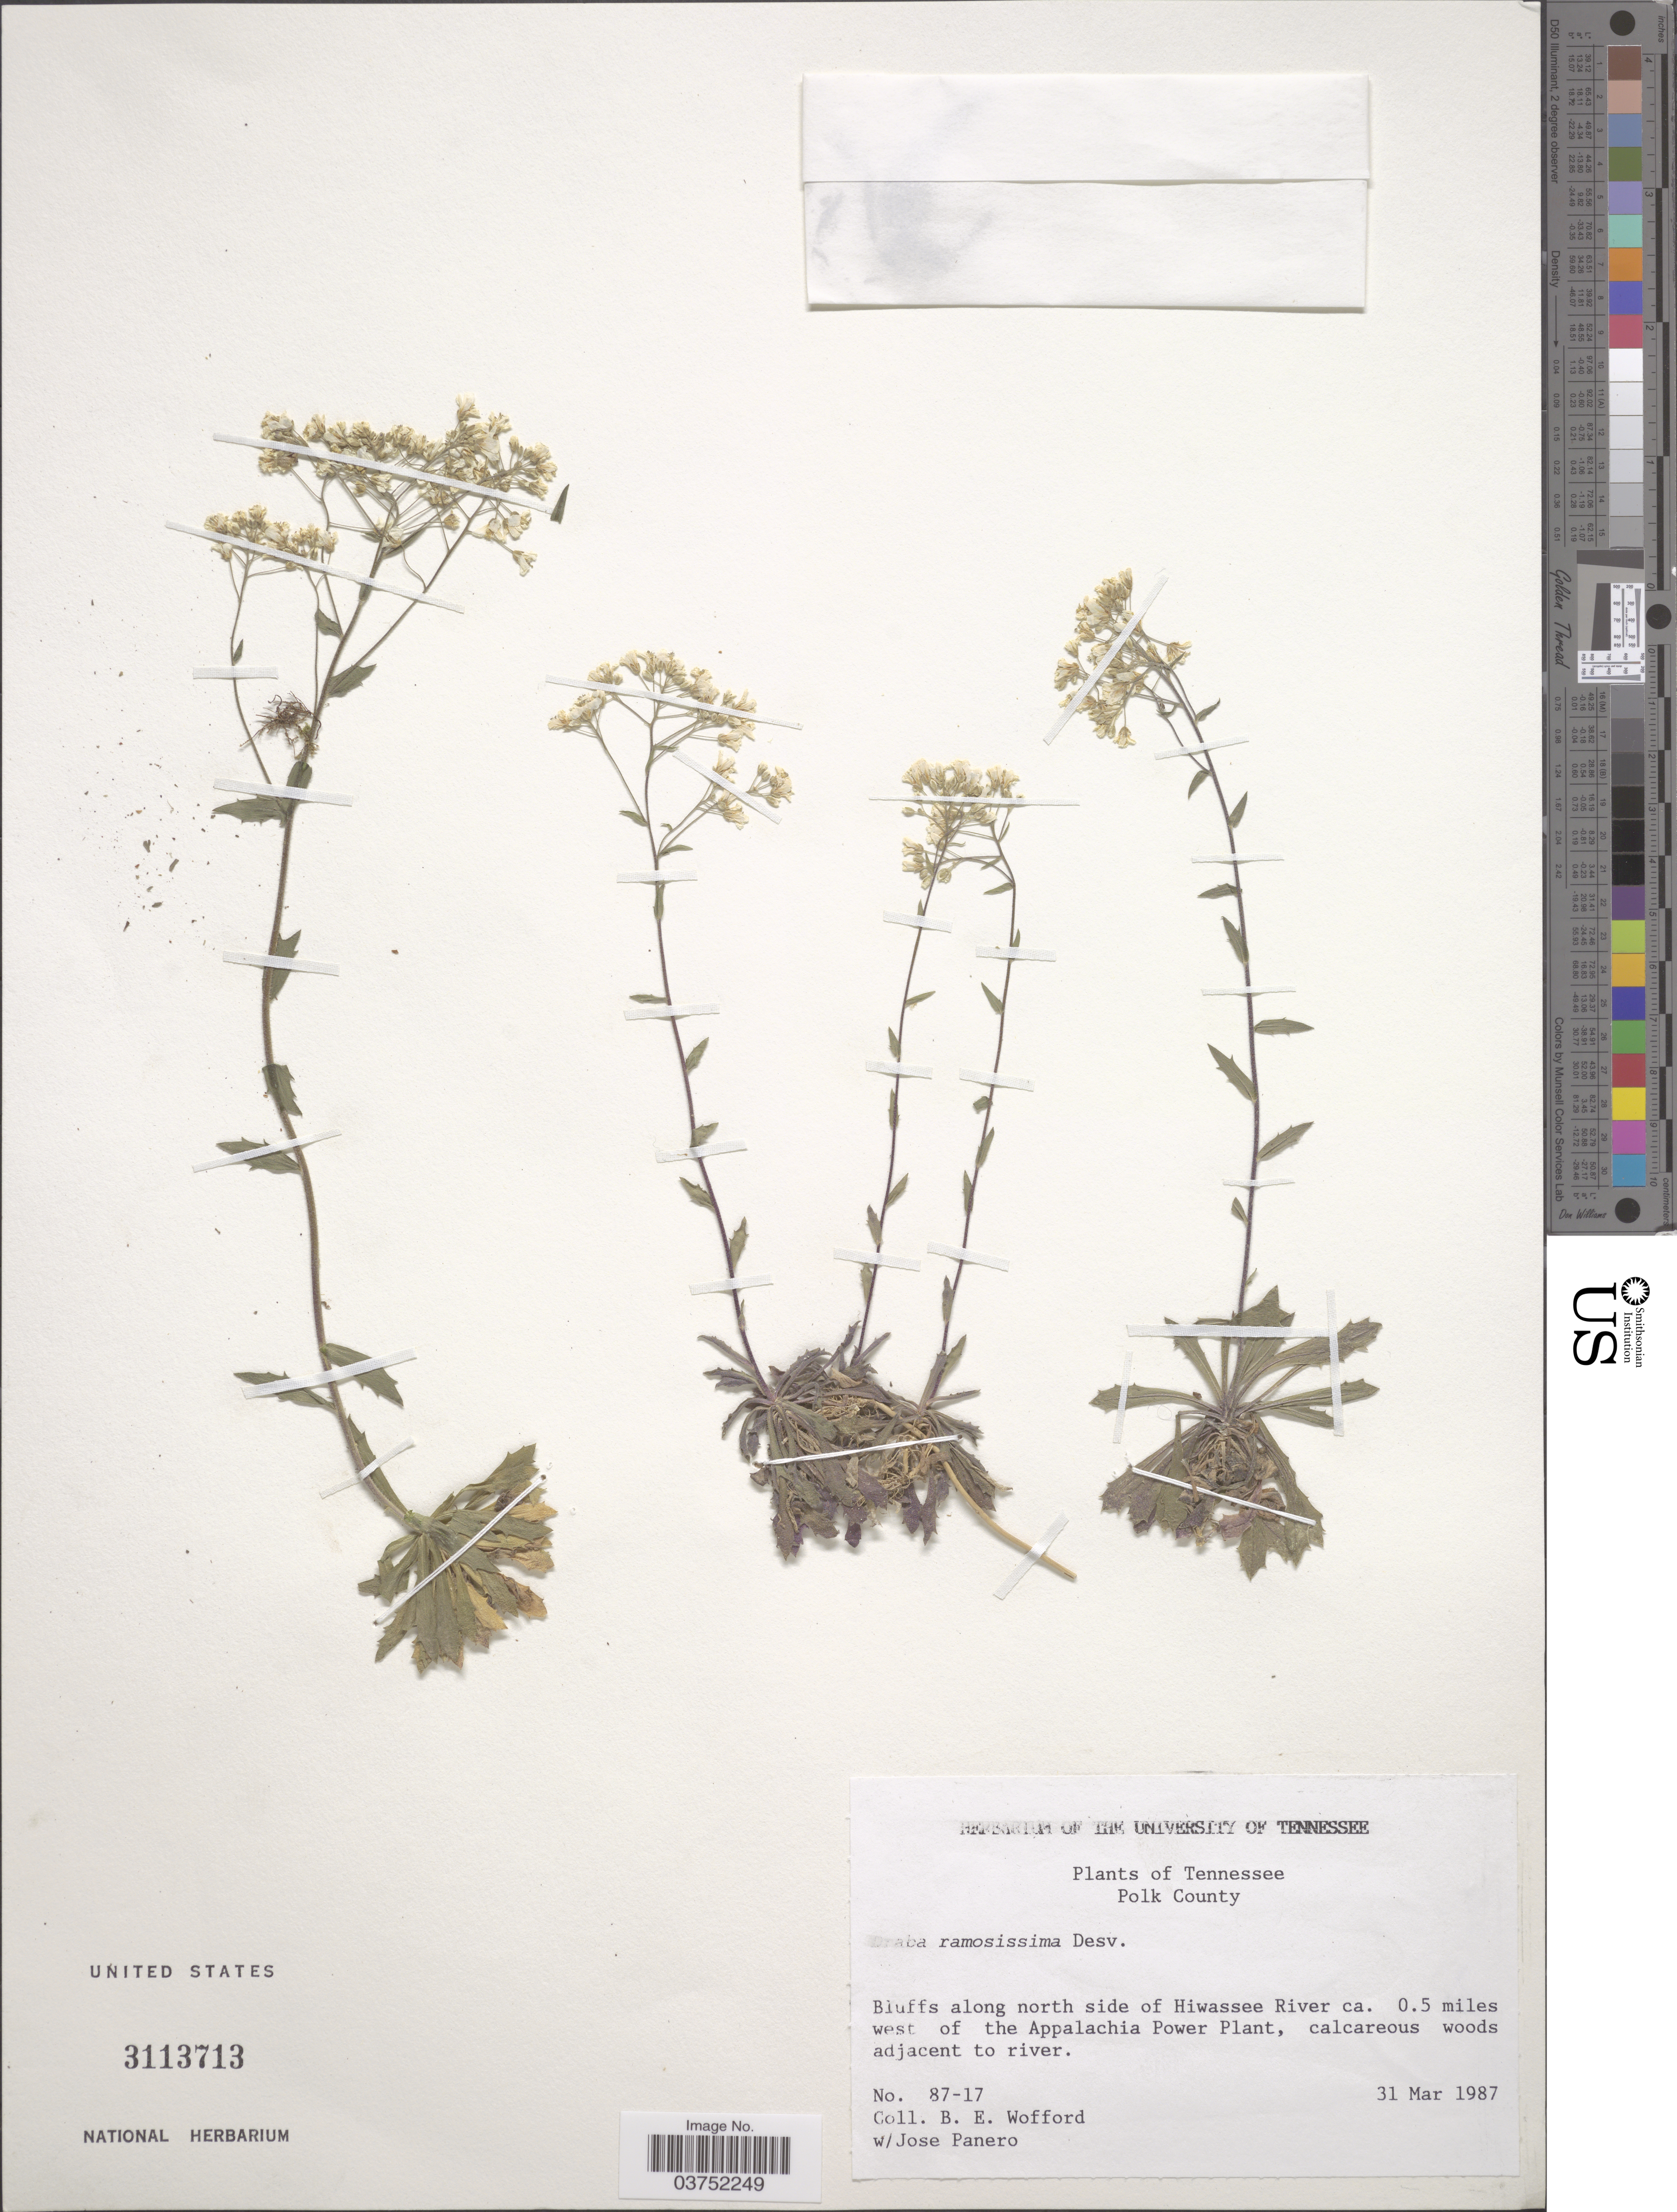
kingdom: Plantae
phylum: Tracheophyta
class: Magnoliopsida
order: Brassicales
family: Brassicaceae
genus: Draba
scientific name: Draba ramosissima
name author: Desv.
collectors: B. Wofford & J. L. Panero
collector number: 87-17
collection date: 1987-03-31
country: United States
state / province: Tennessee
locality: Polk County. Bluffs along north side of Hiwassee River ca. 0.5 miles west of the Appalachia Power Plant.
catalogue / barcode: US 3113713